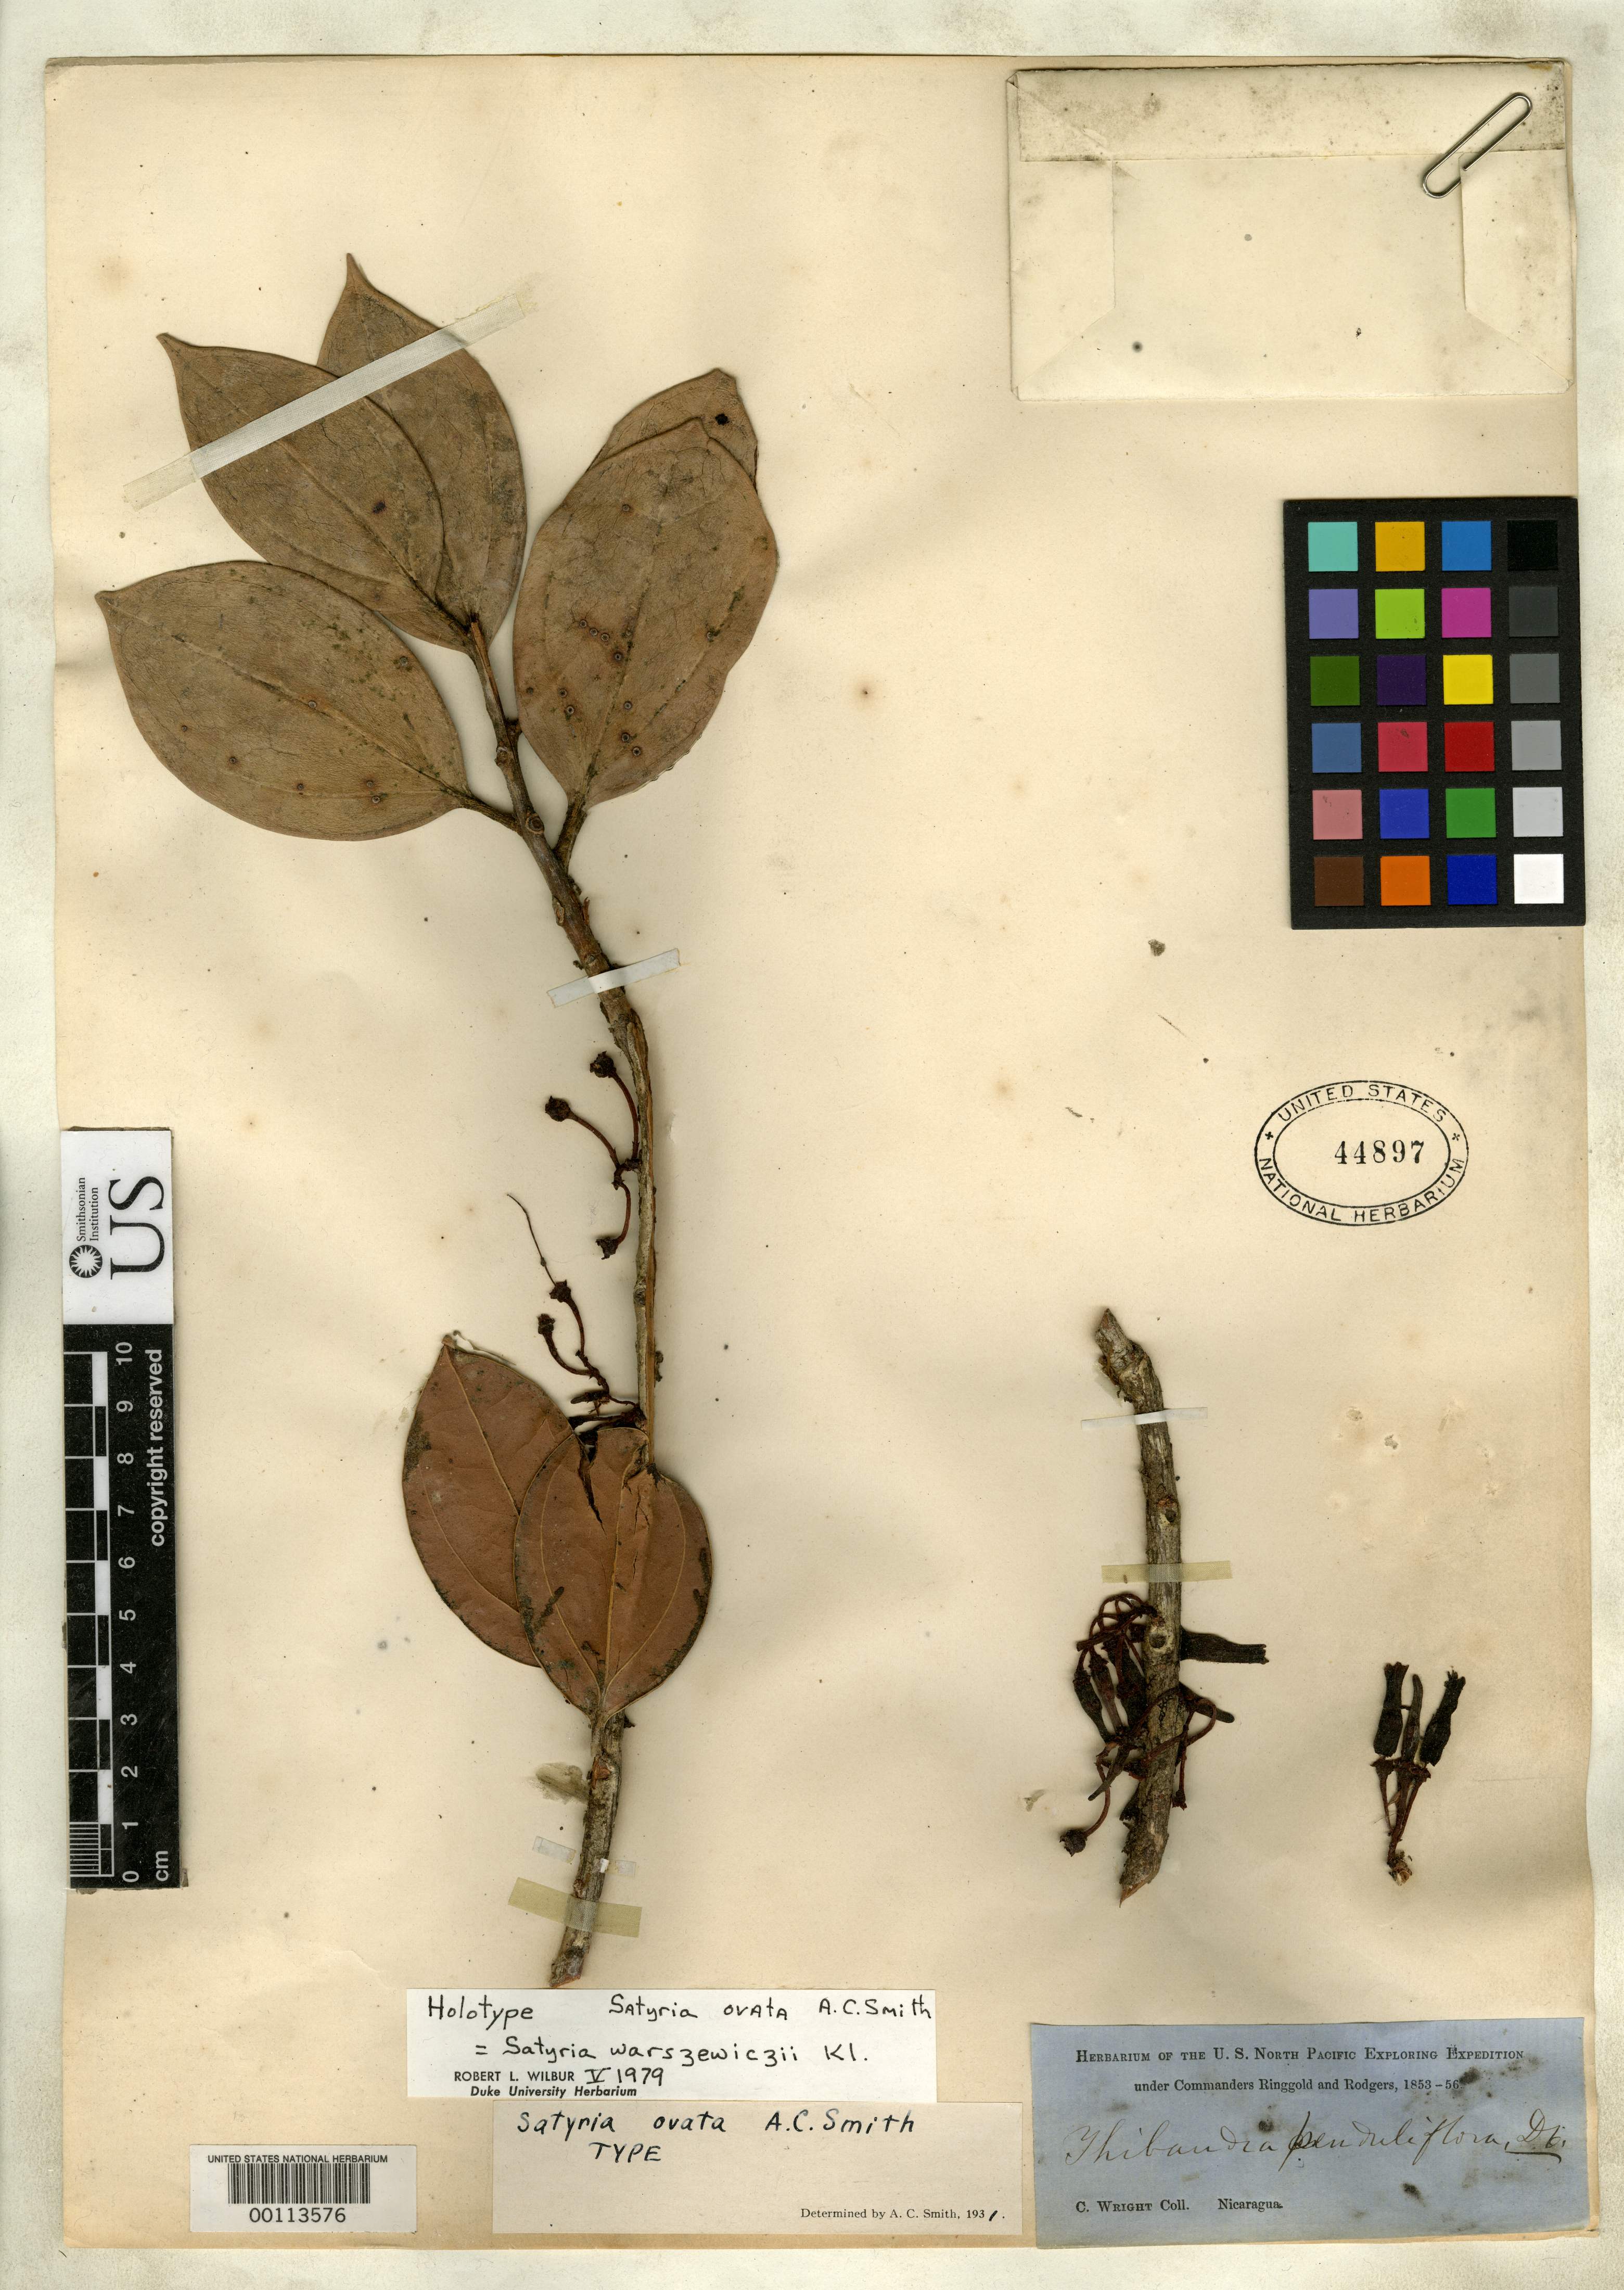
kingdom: Plantae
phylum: Tracheophyta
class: Magnoliopsida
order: Ericales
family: Ericaceae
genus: Satyria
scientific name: Satyria ovata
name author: A.C. Sm.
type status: Holotype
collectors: C. Wright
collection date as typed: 1853 to -- --- 1856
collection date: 1853/1856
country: Nicaragua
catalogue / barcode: US 44897